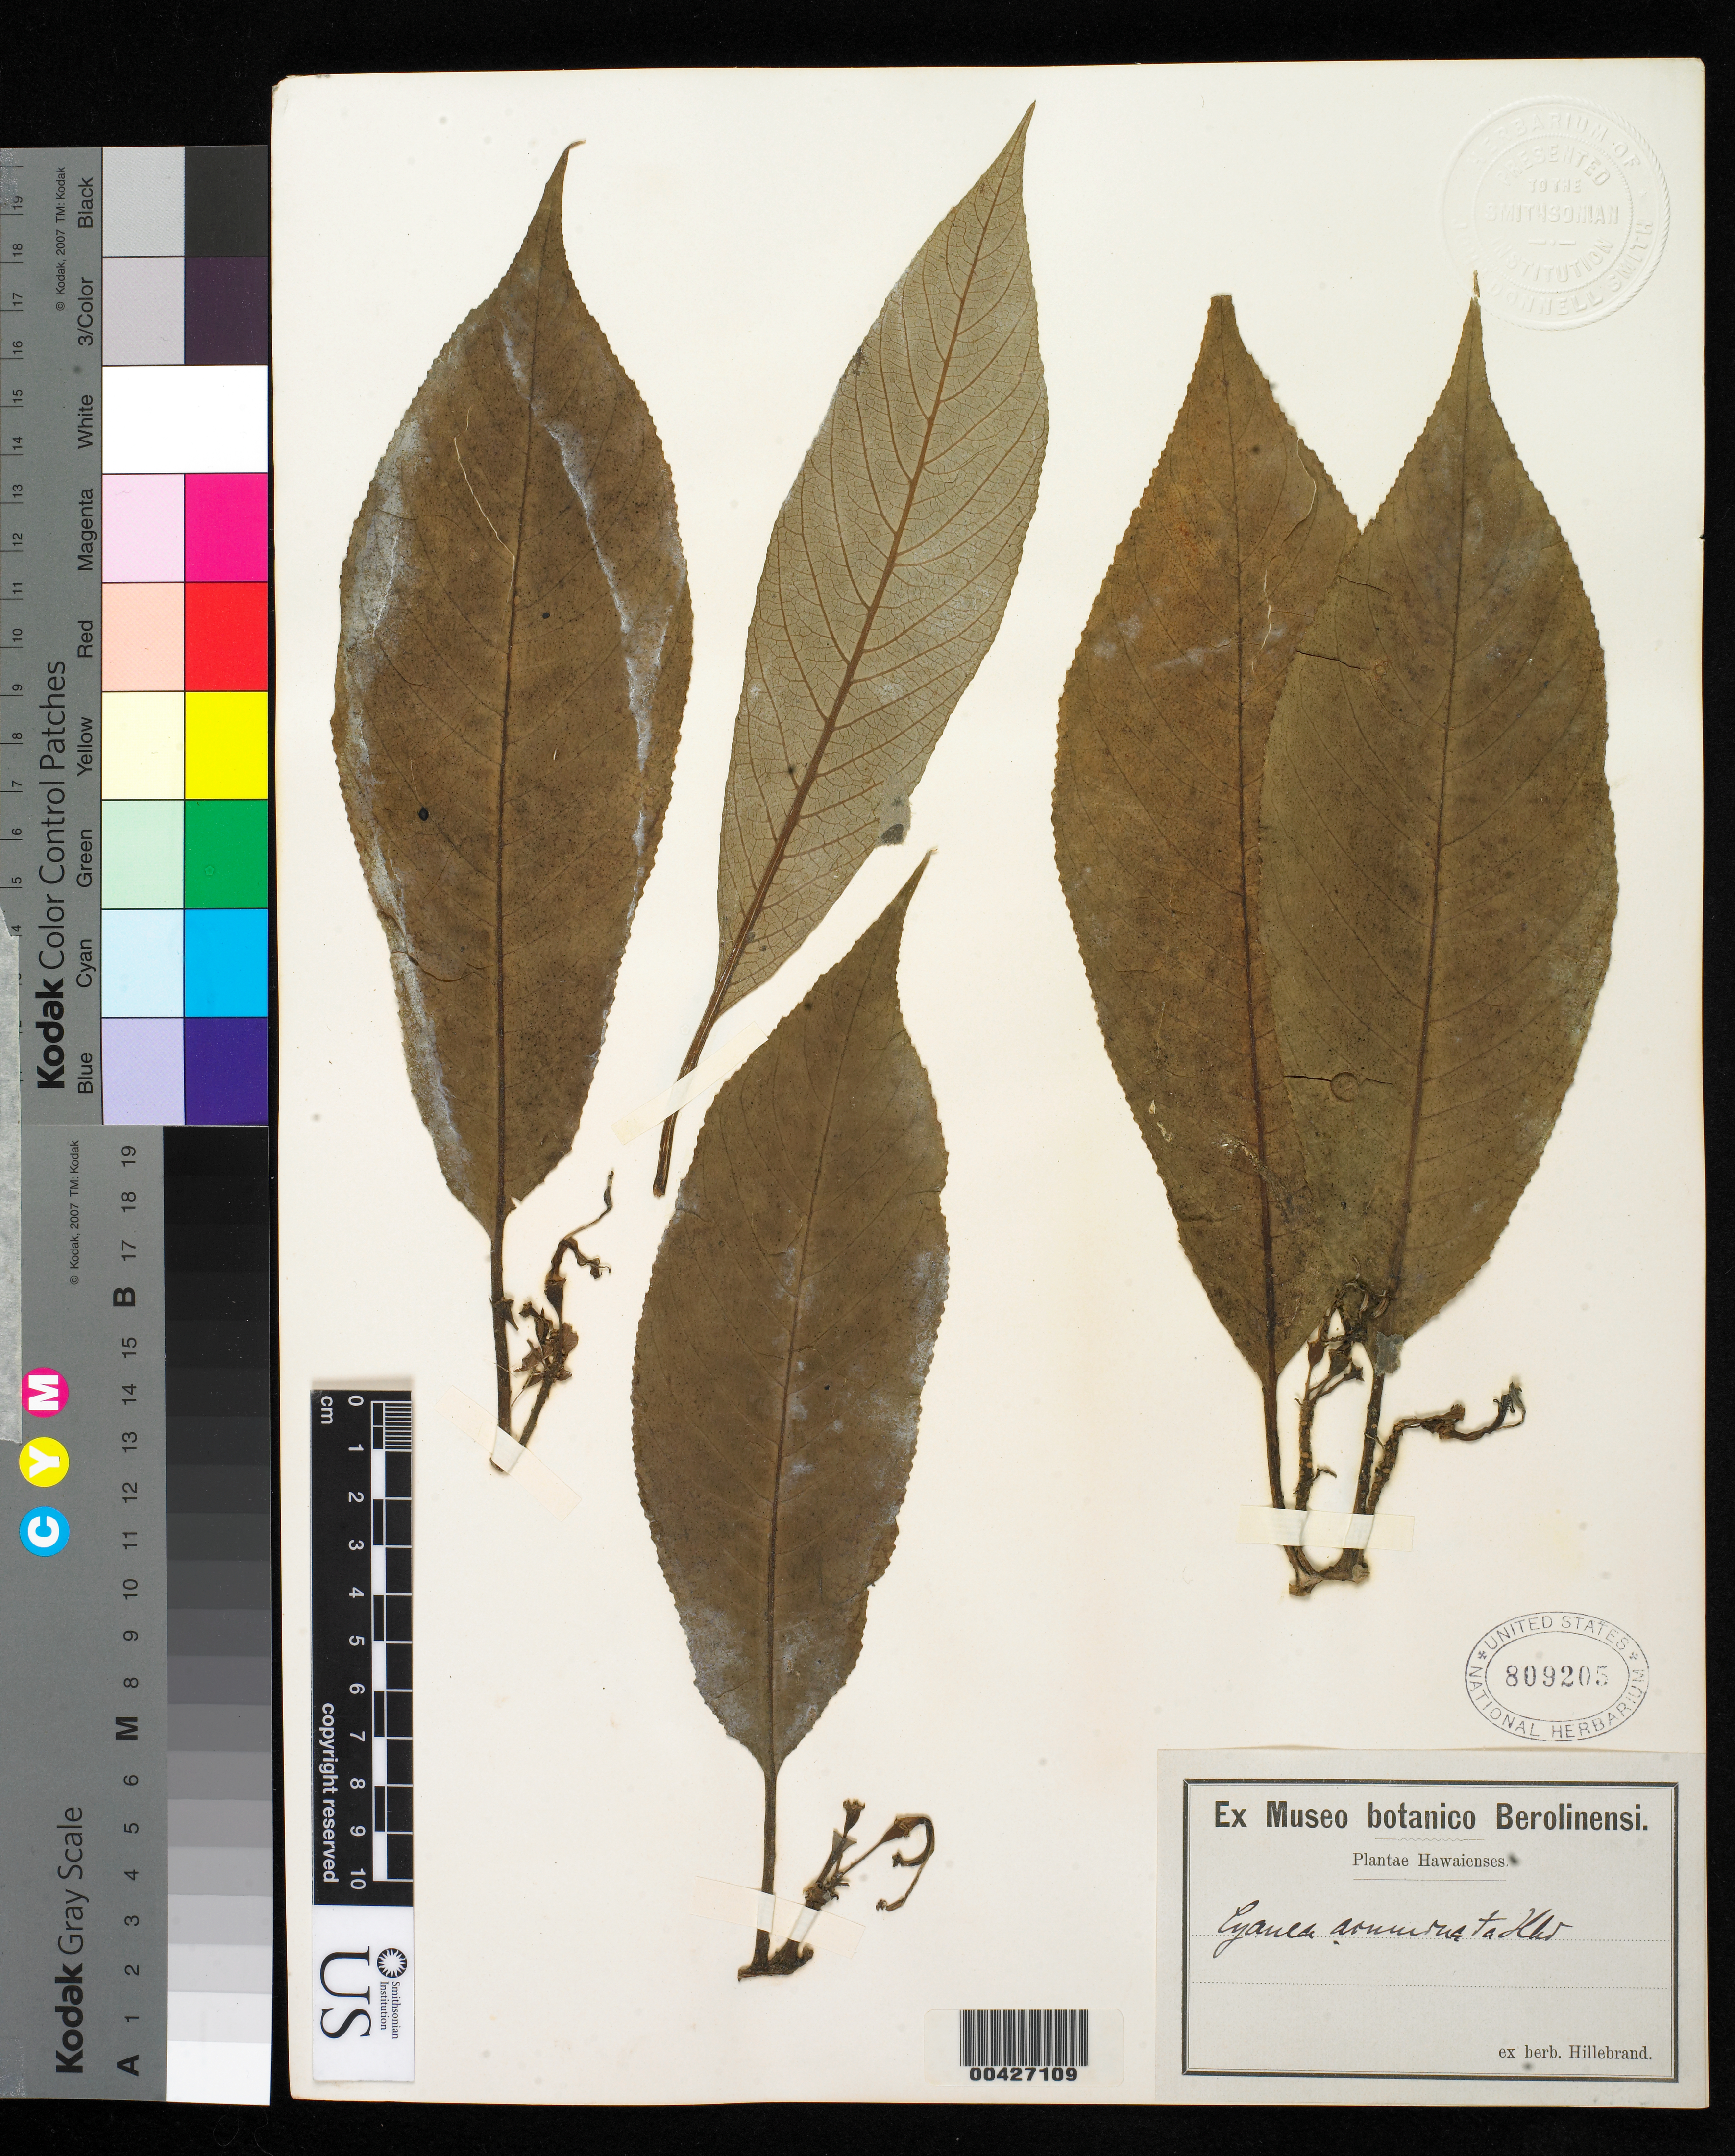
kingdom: Plantae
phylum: Tracheophyta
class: Magnoliopsida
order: Asterales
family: Campanulaceae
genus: Cyanea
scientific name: Cyanea acuminata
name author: (Gaudich.) Hillebr.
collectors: W. Hillebrand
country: United States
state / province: Hawaii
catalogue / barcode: US 809205